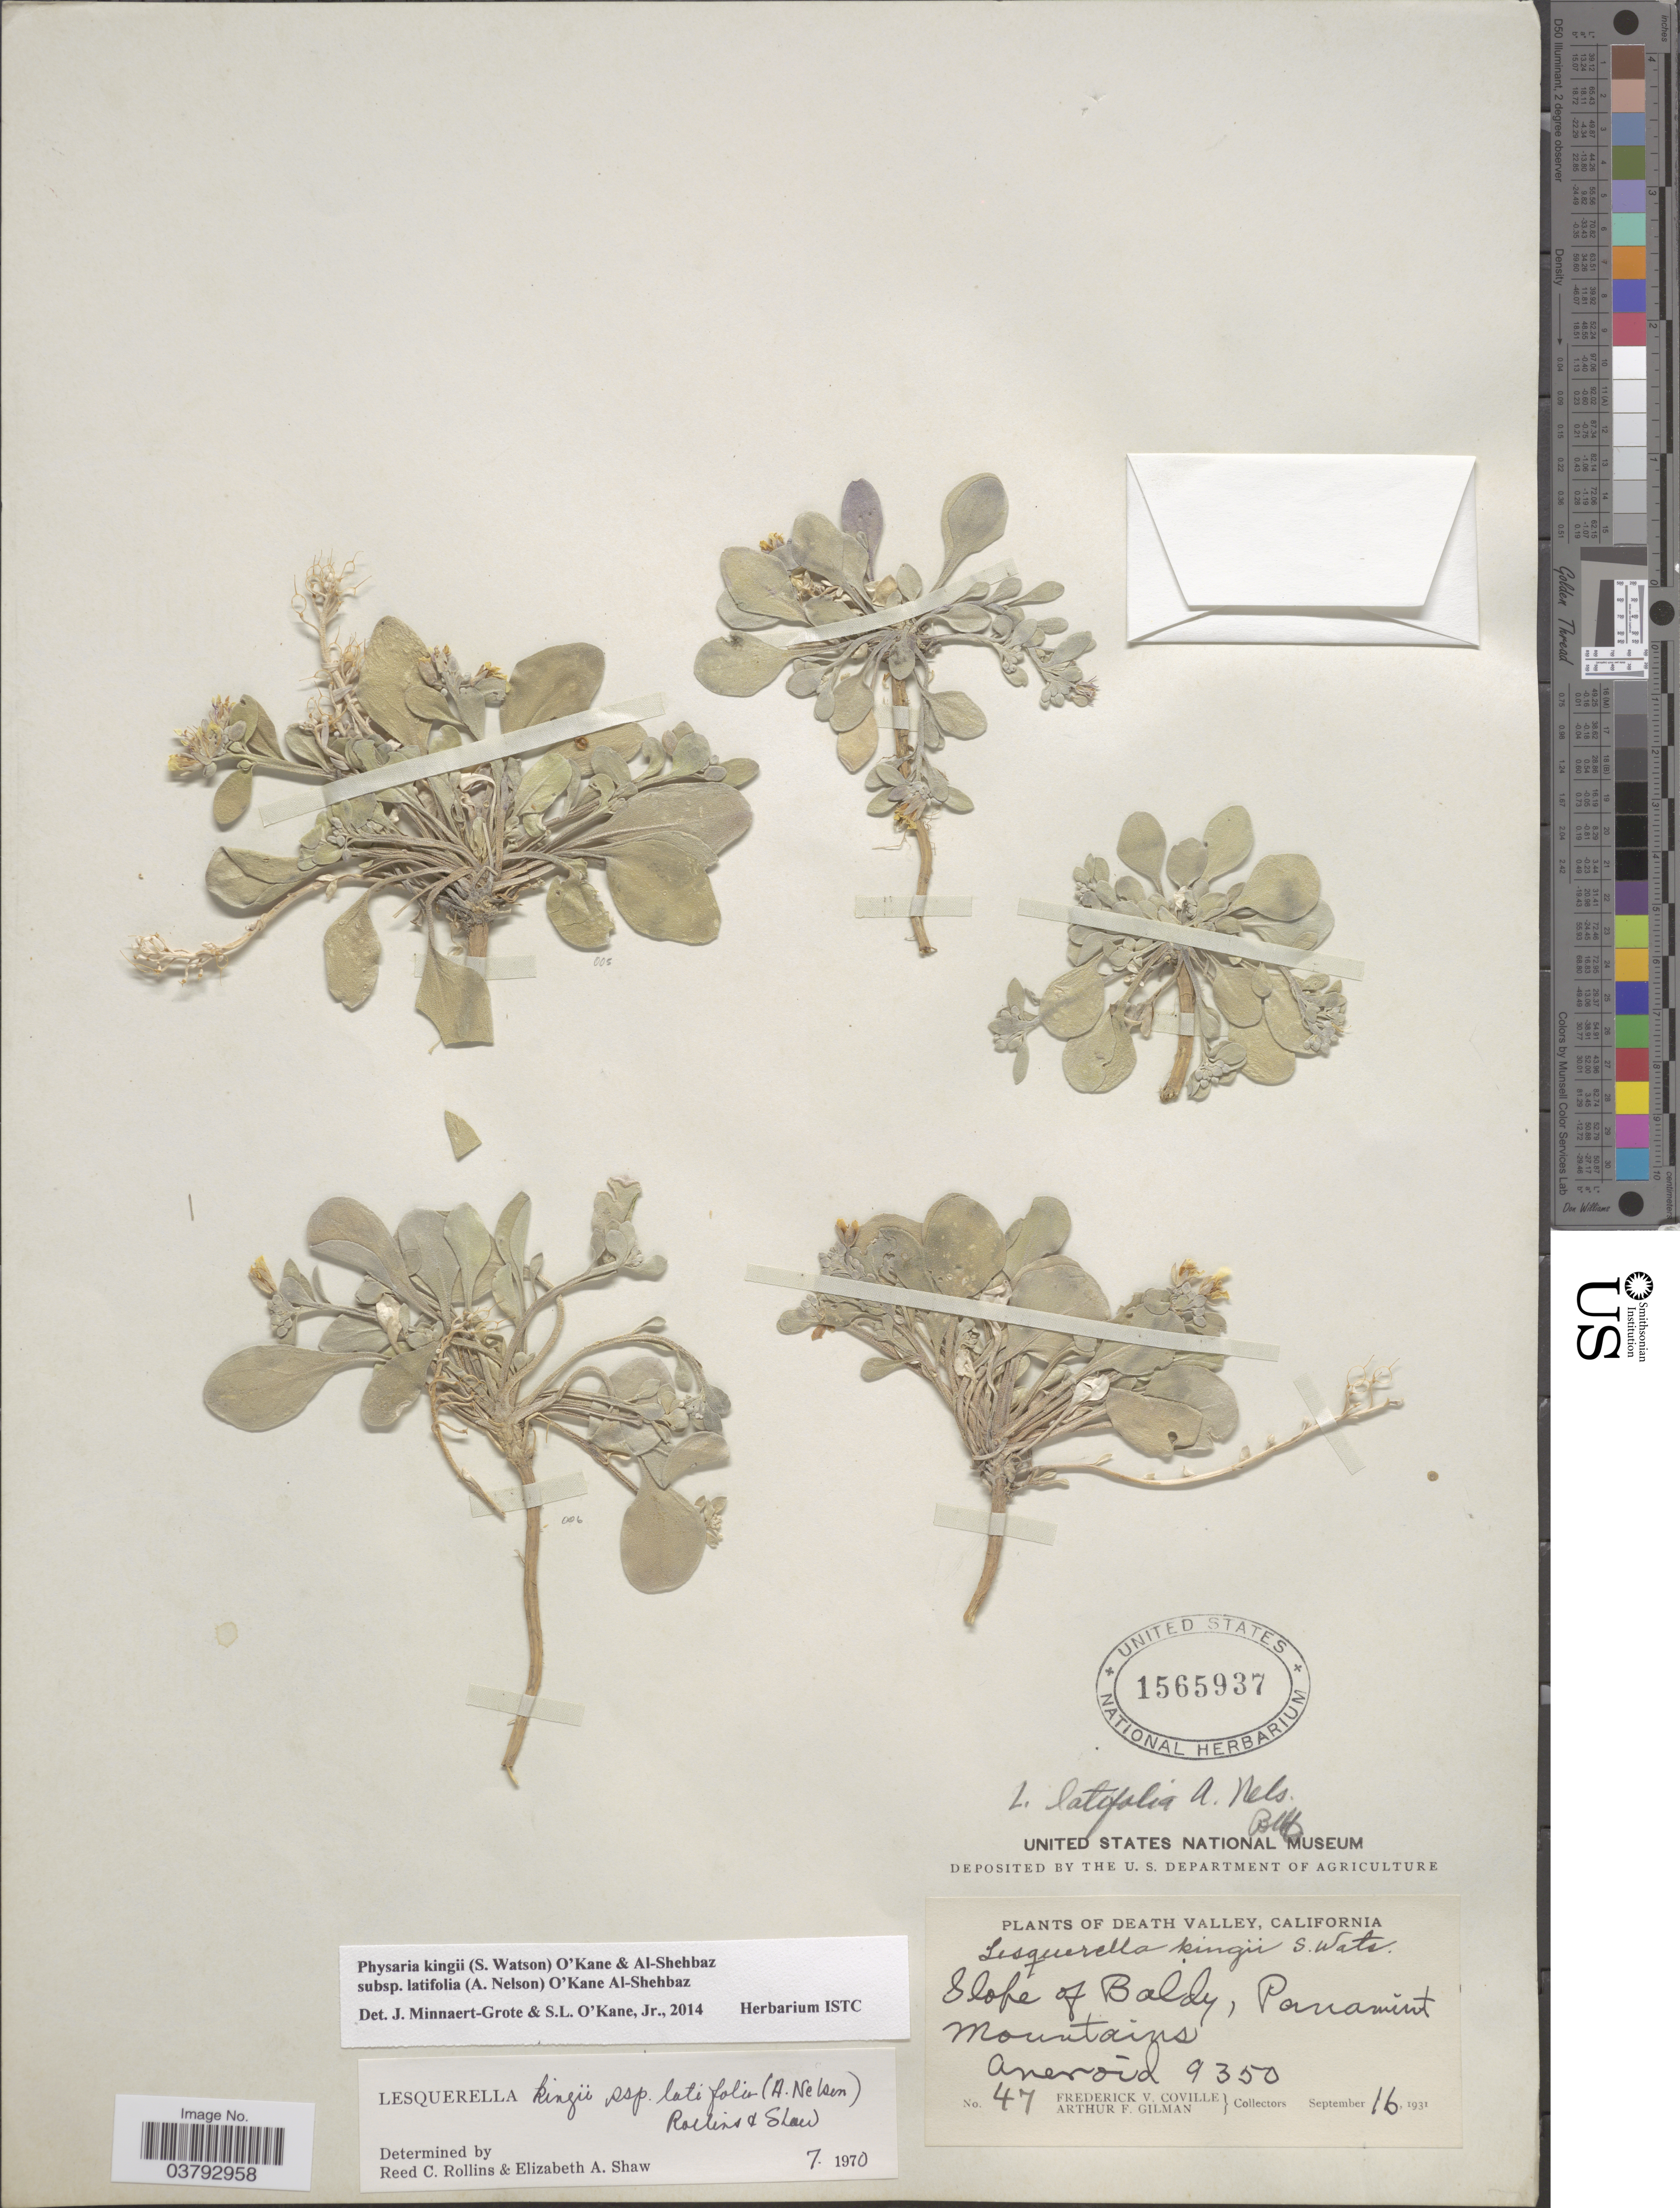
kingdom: Plantae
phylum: Tracheophyta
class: Magnoliopsida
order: Brassicales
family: Brassicaceae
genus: Physaria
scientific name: Physaria kingii subsp. latifolia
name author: (A. Nelson) O'Kane & Al-Shehbaz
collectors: F. V. Coville & A. Gilman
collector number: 47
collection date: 1931-09-16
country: United States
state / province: California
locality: Death Valley. Slope of Baldy, Panamint Mountains.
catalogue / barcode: US 1565937